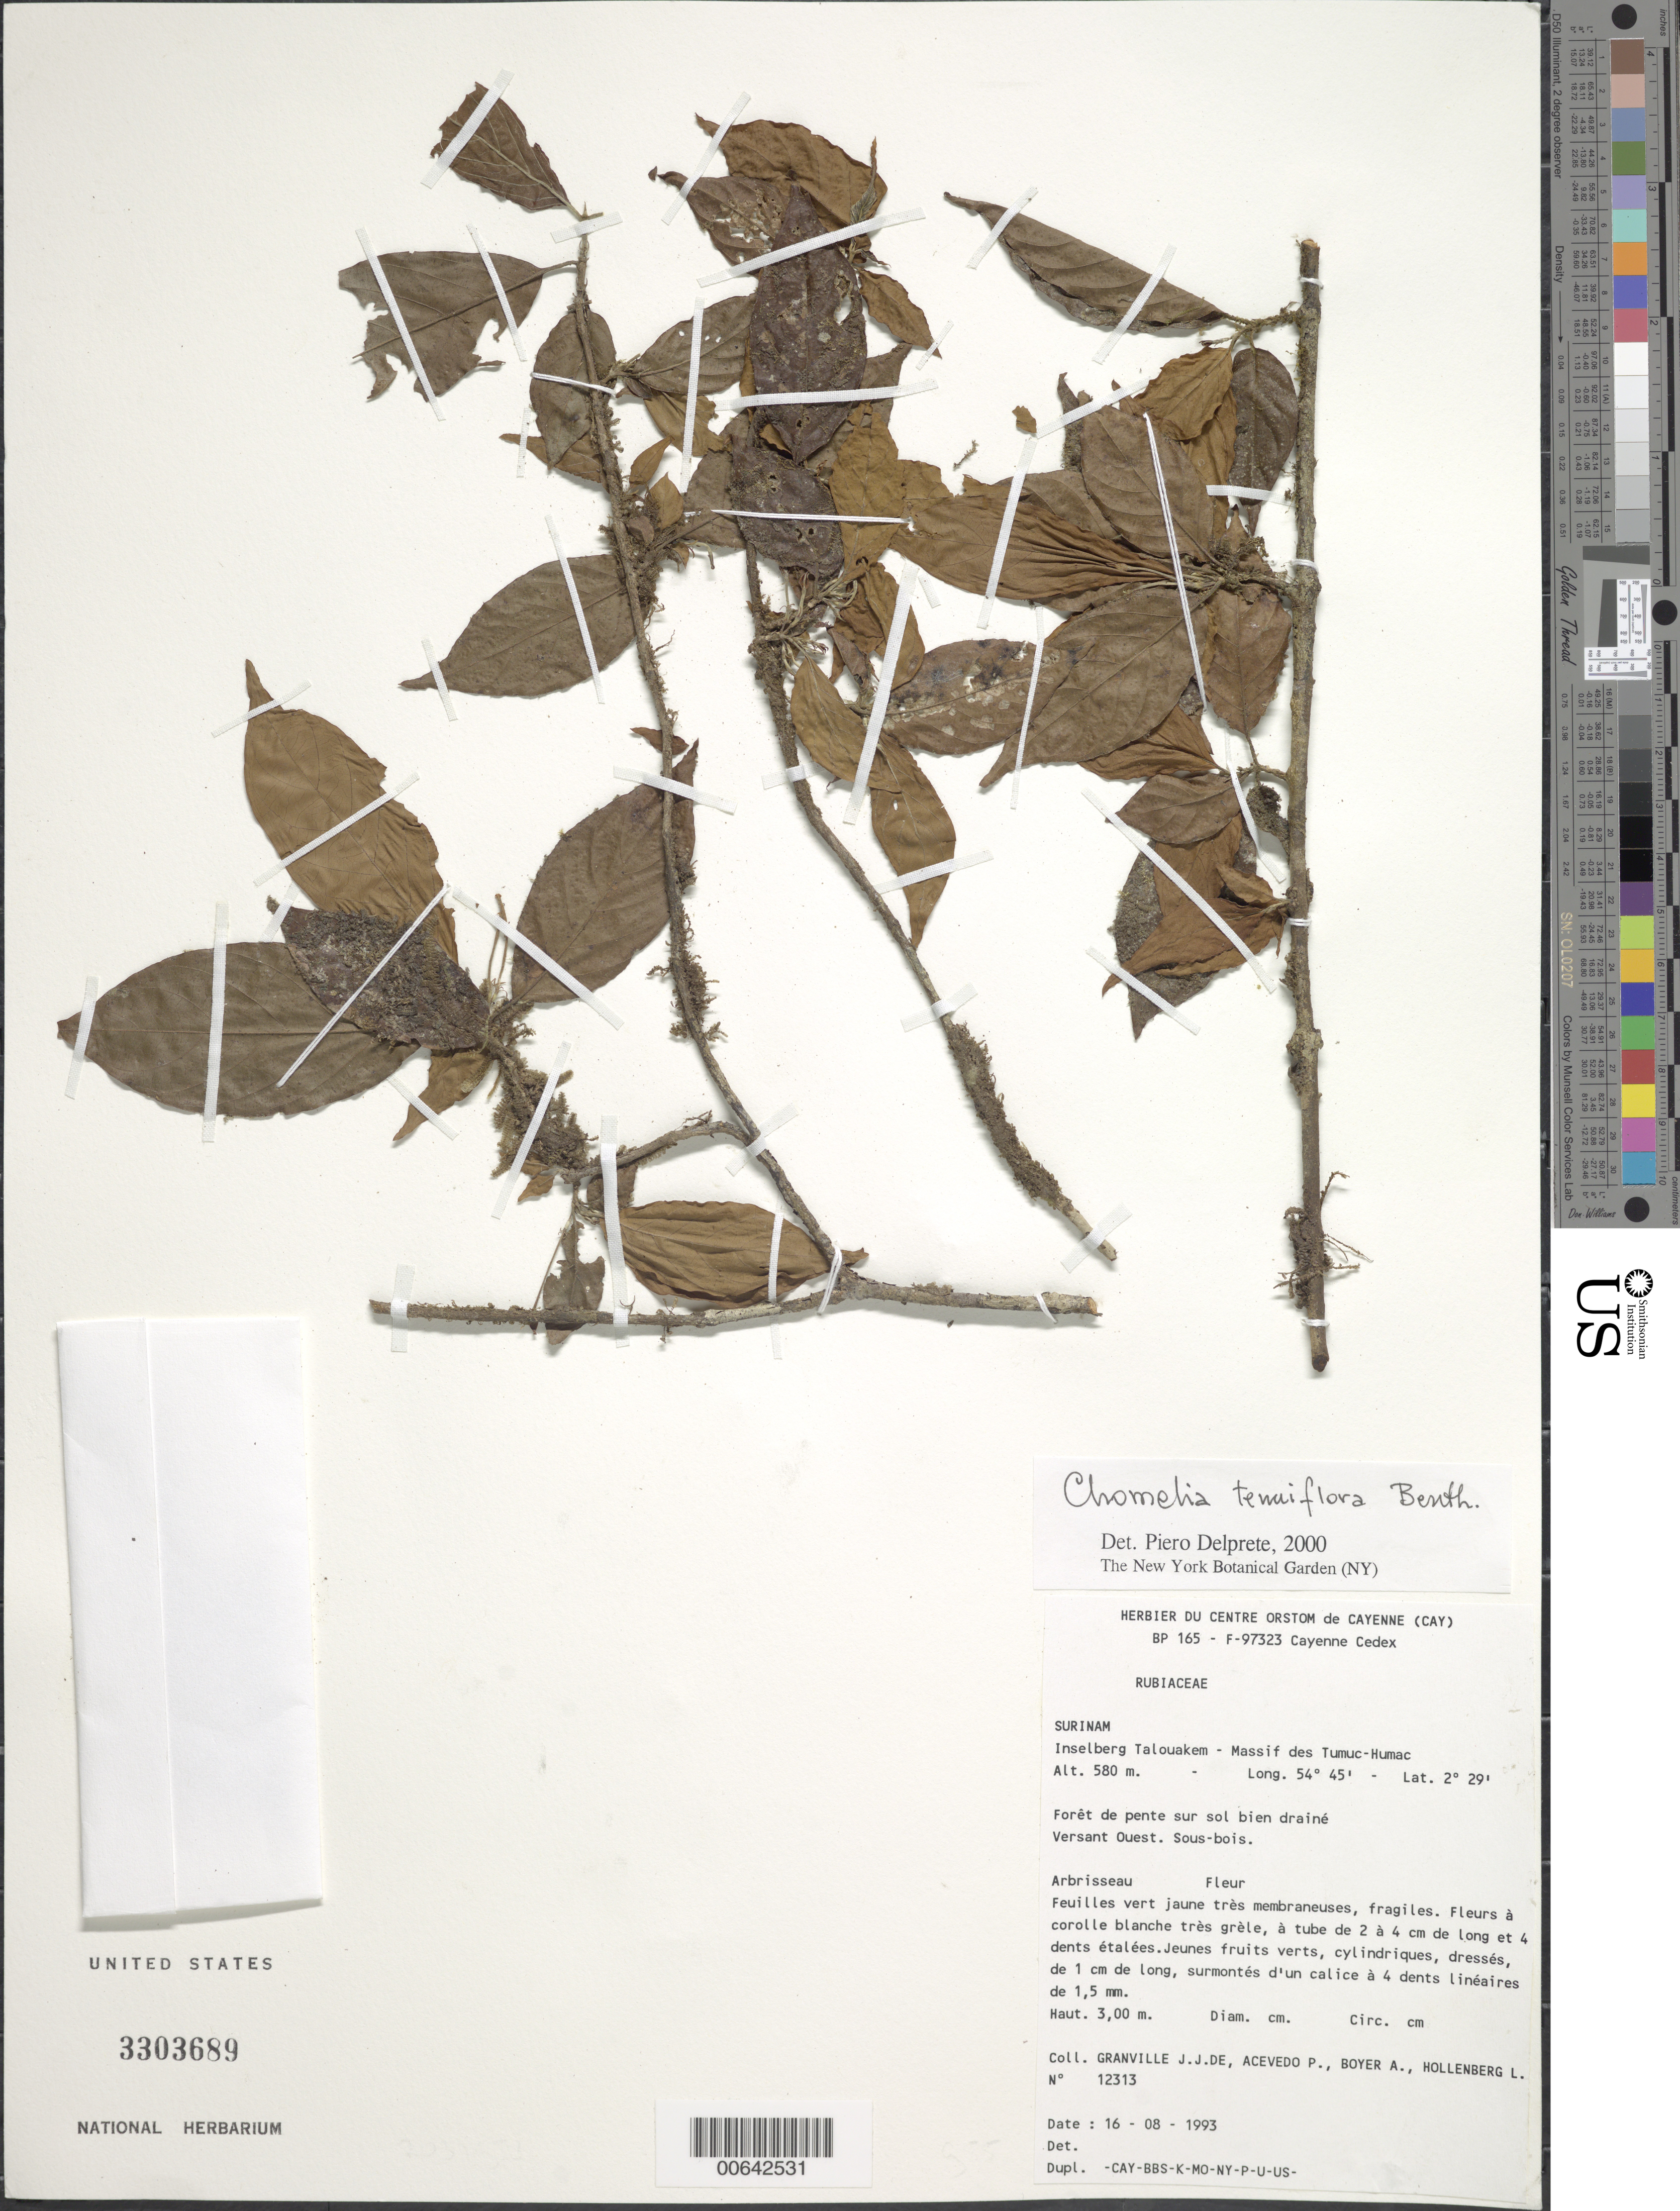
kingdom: Plantae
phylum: Tracheophyta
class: Magnoliopsida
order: Gentianales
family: Rubiaceae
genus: Chomelia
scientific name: Chomelia tenuiflora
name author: Benth.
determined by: Delprete, P. G., Herb. de Guyane Cay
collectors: J.-J. de Granville, P. Acevedo-Rodr., A. Boyer & L. Hollenberg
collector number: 12313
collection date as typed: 16-Aug-93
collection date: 1993-08-16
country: Suriname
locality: Inselberg Talouakem, Massif des Tumuc-Humac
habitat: Forêt de pente sur sol bien drainé; versant Ouest, sous-bois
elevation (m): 580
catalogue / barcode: US 3303689